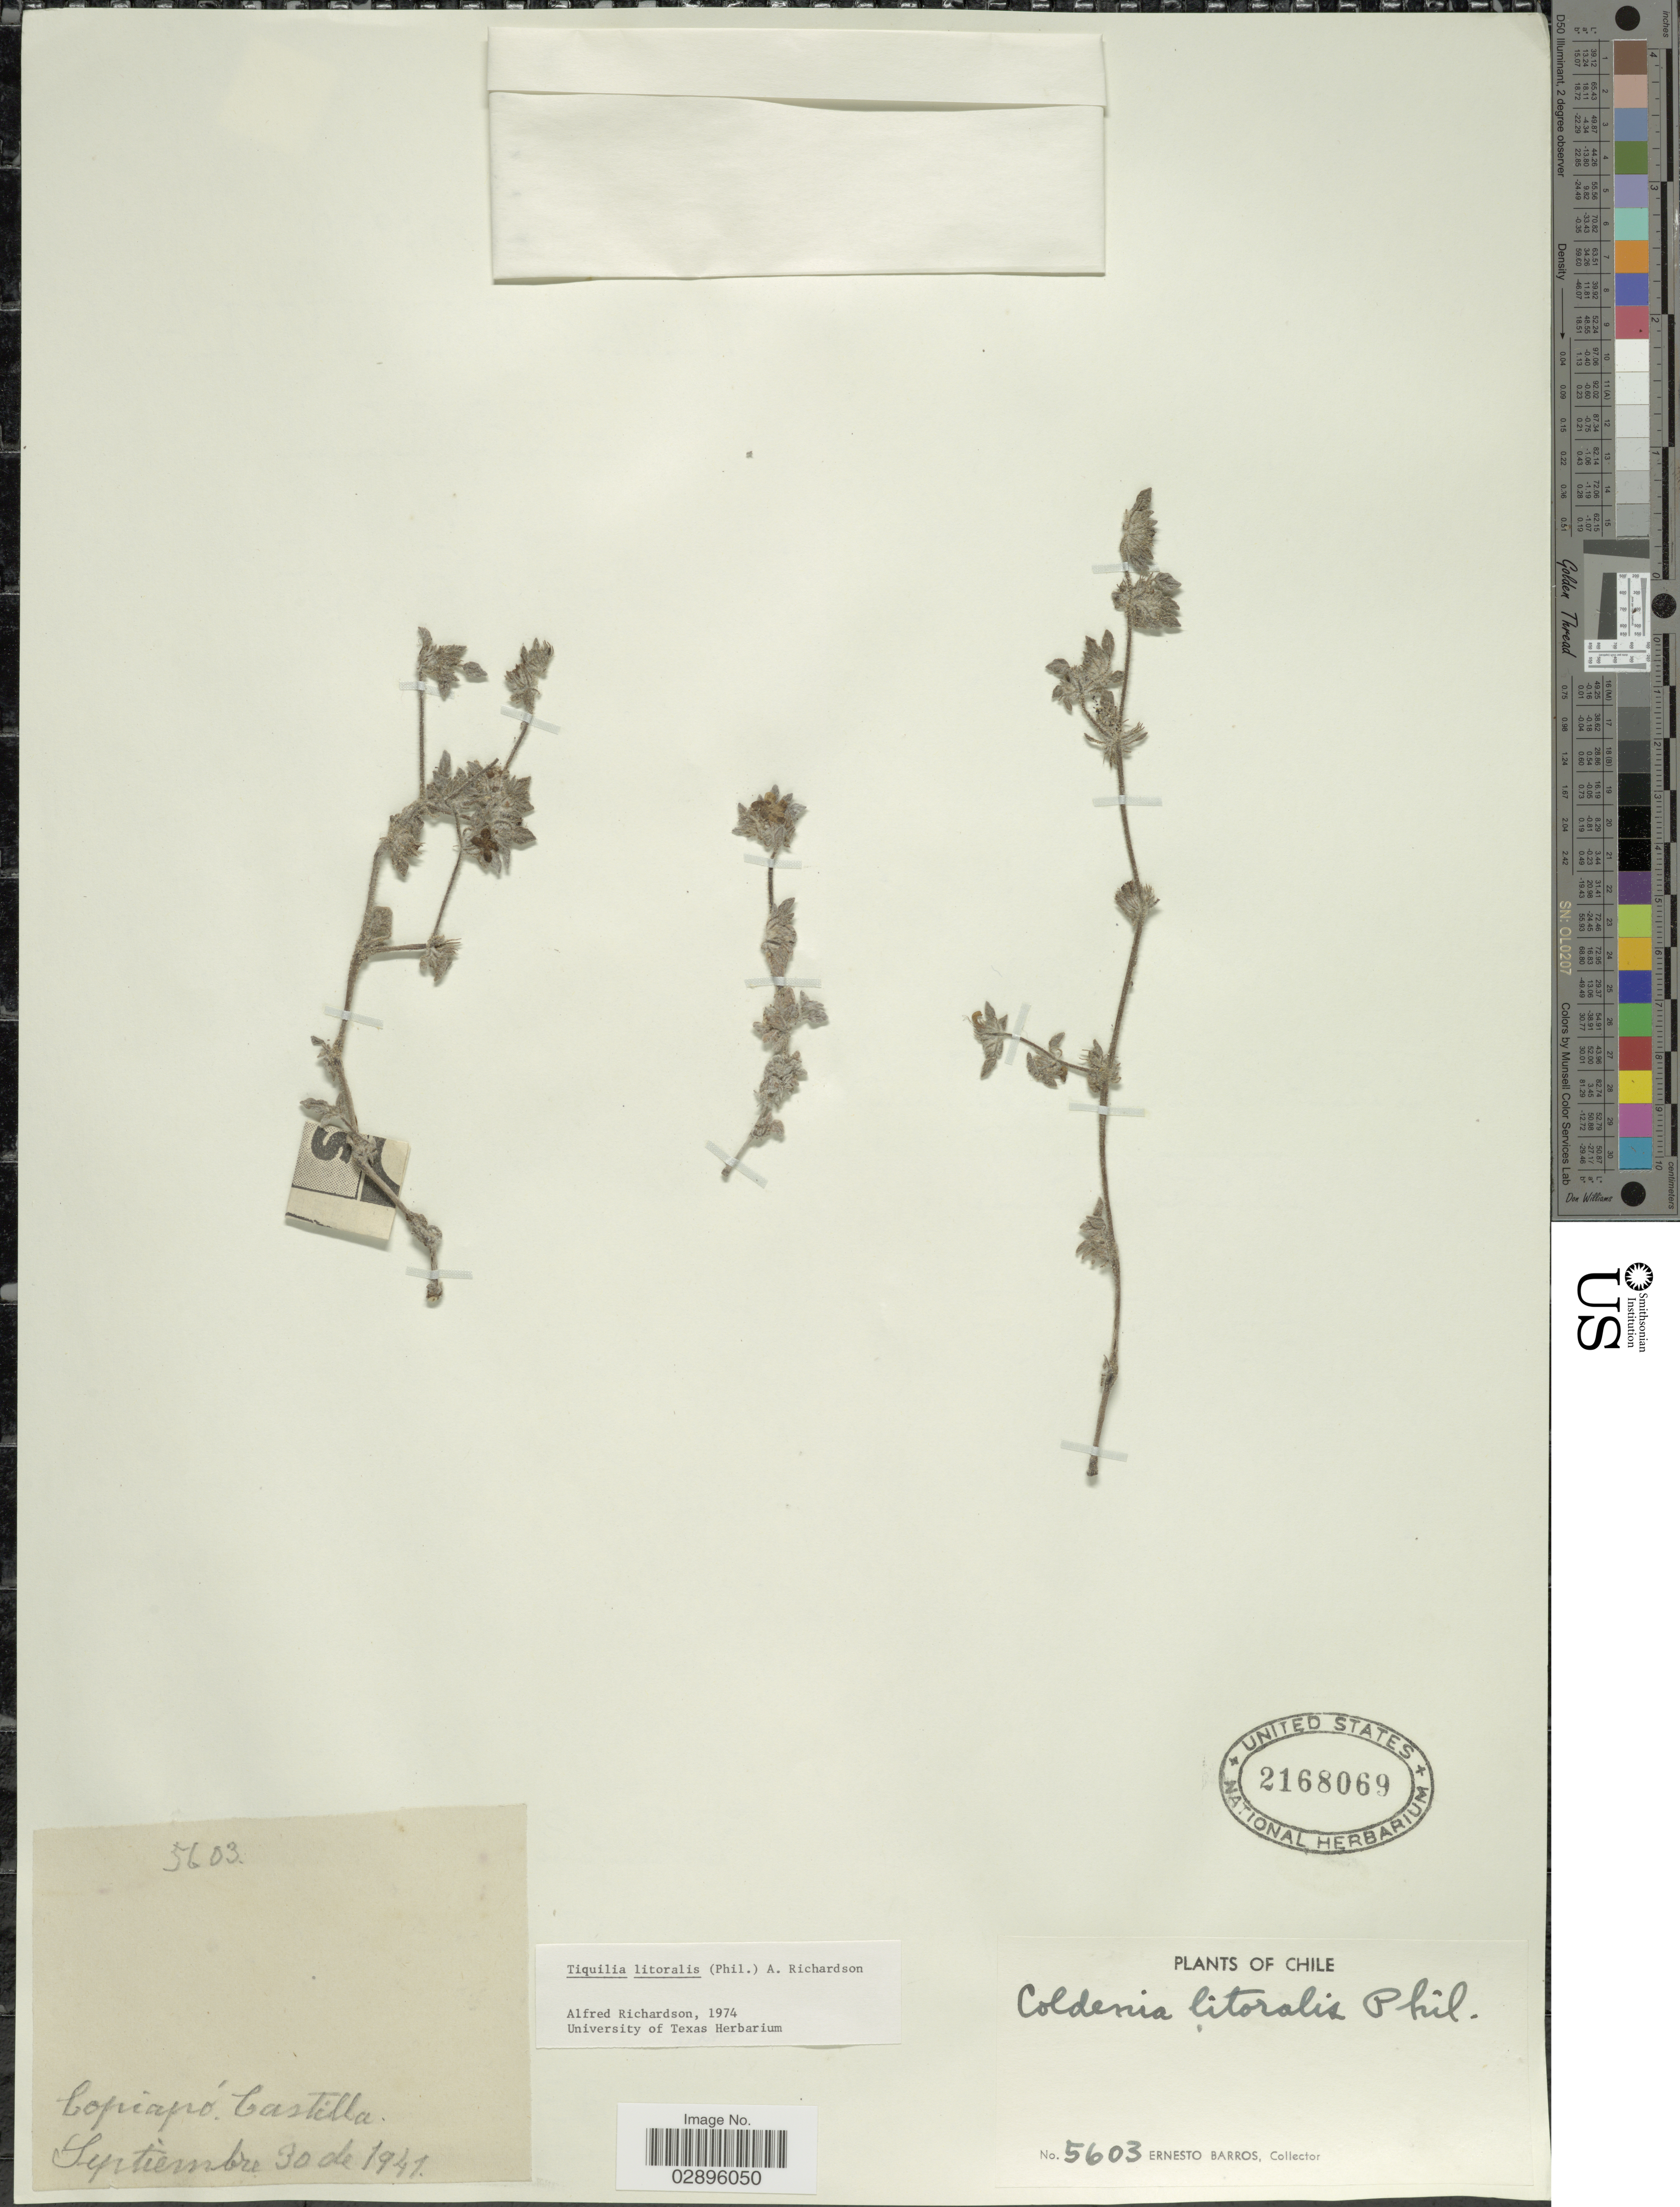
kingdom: Plantae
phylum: Tracheophyta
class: Magnoliopsida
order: Boraginales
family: Ehretiaceae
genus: Tiquilia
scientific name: Tiquilia litoralis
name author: (Phil.) A.T. Richardson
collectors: E. Barros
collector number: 5603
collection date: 1941-09-30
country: Chile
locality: Copiapó Castilla.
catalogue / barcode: US 2168069